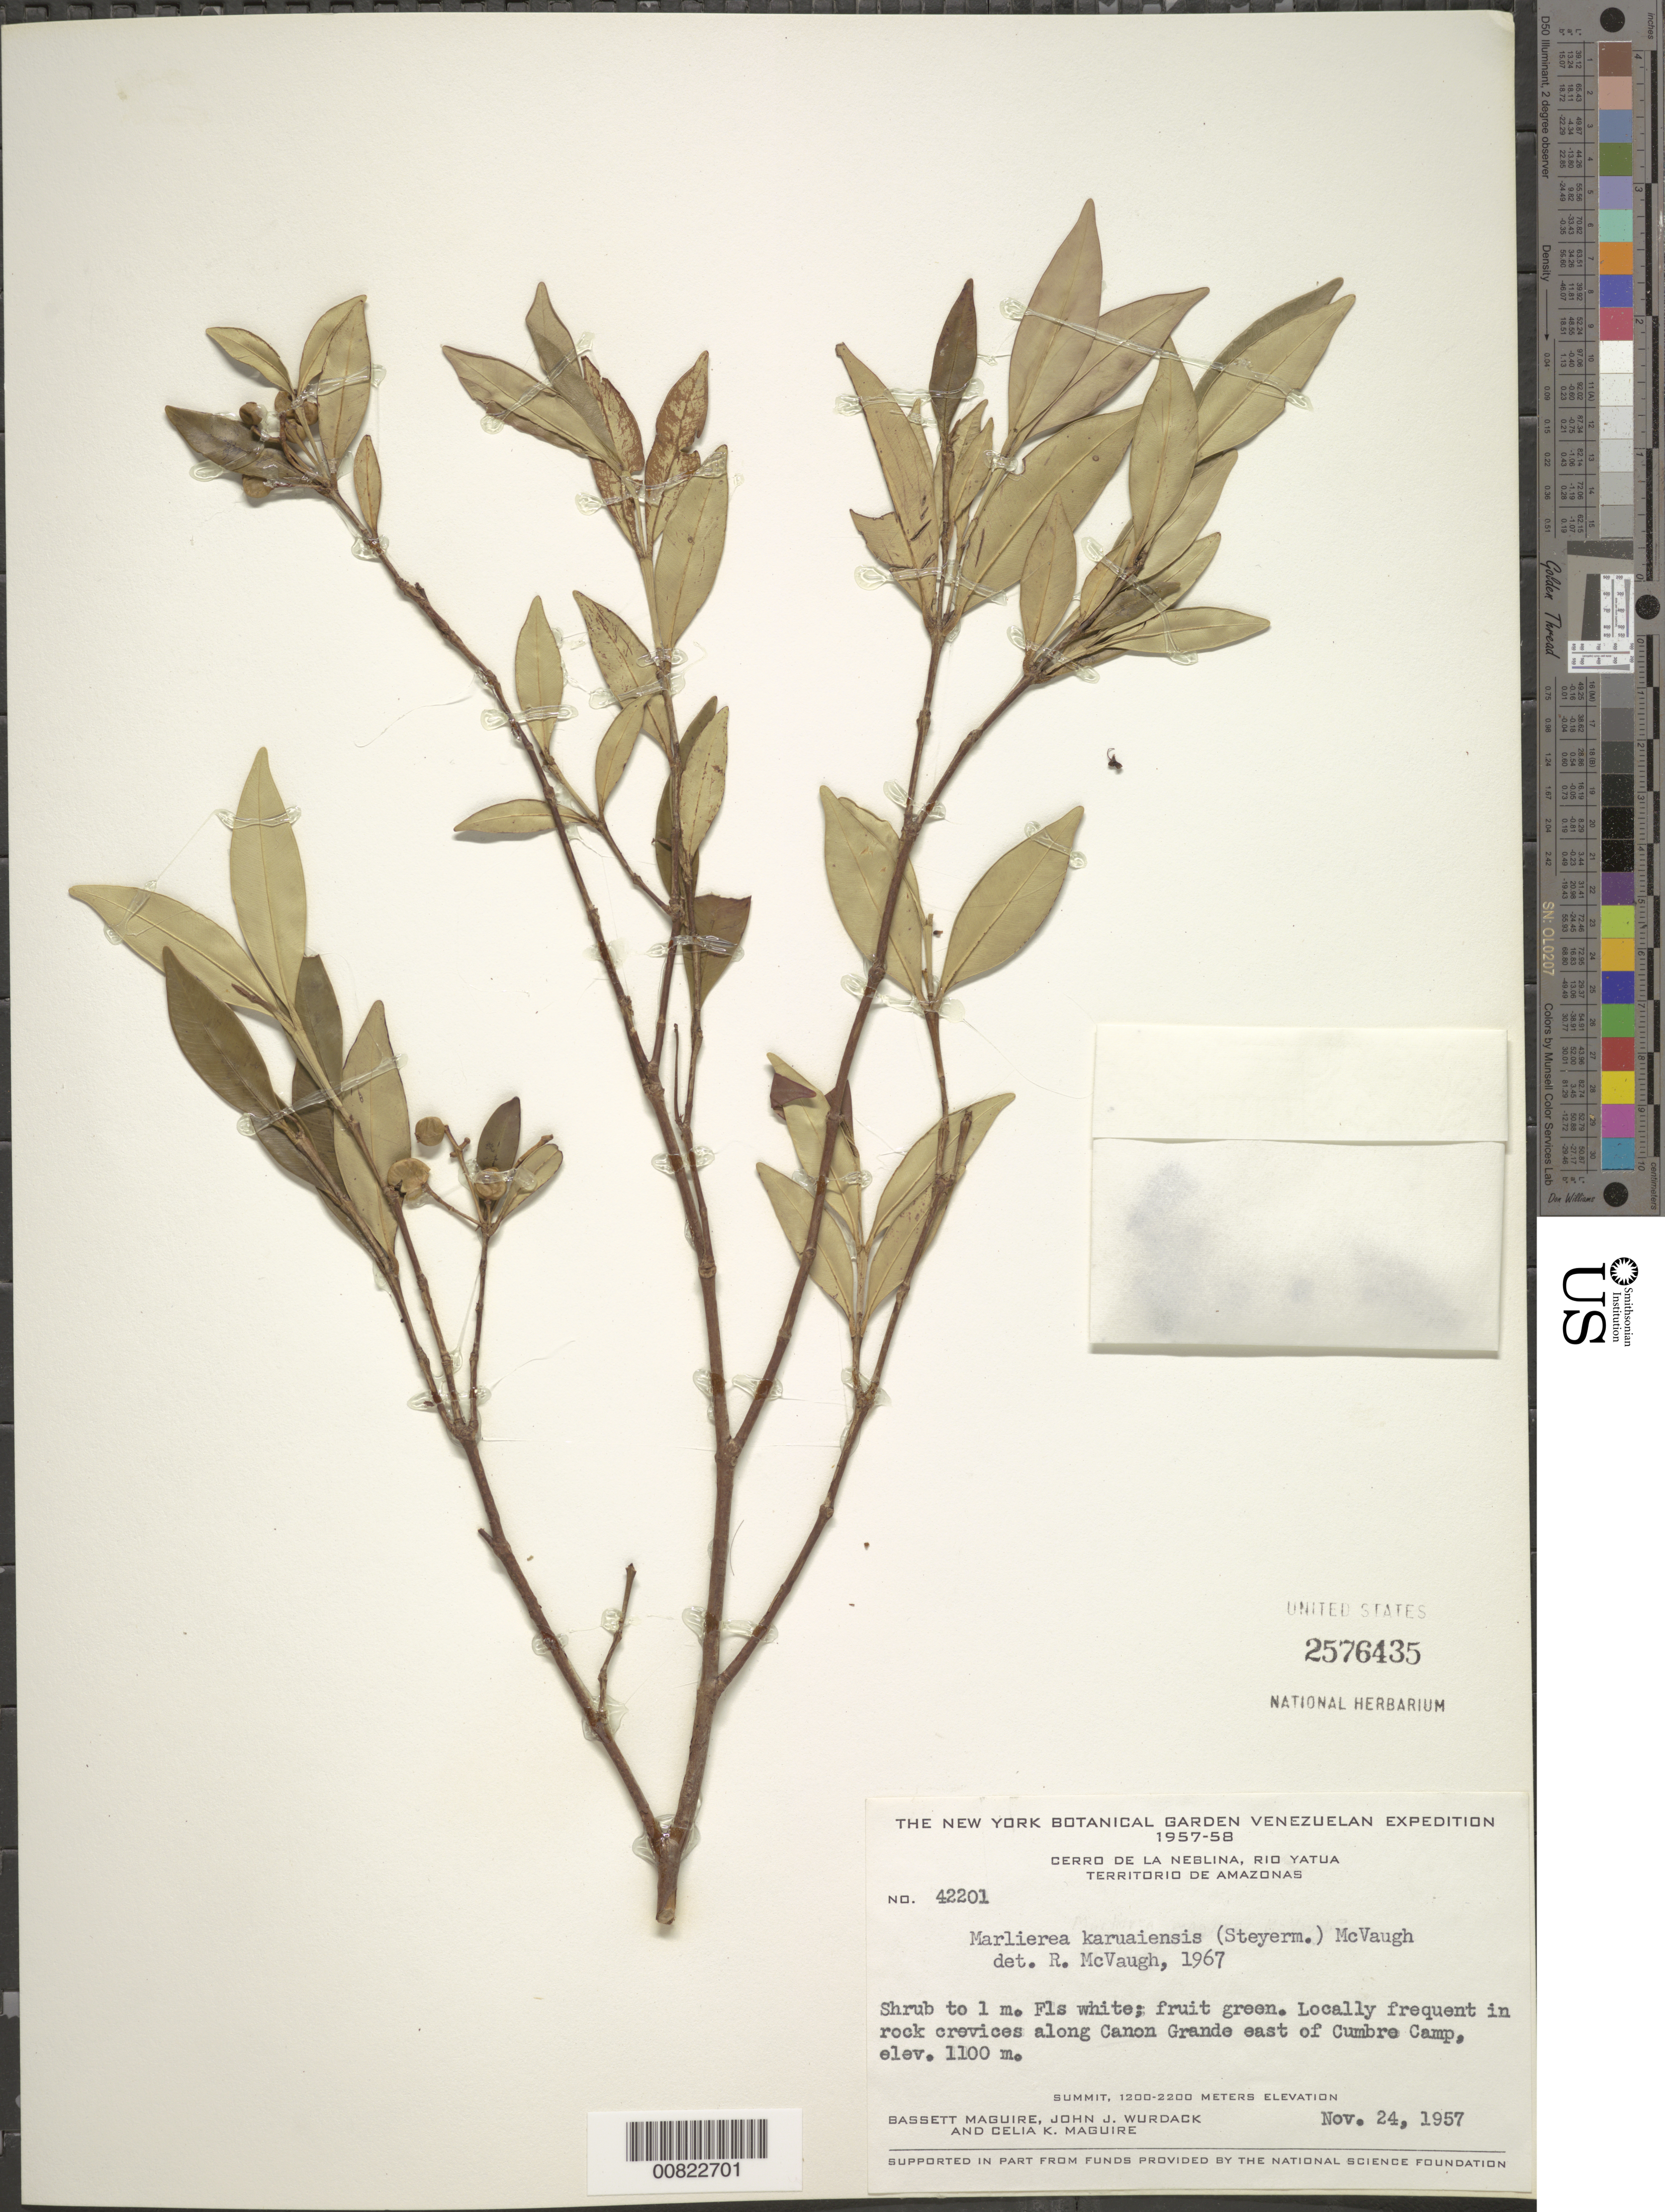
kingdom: Plantae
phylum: Tracheophyta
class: Magnoliopsida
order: Myrtales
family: Myrtaceae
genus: Myrcia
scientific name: Myrcia karuaiensis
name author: (Steyerm.) E. Lucas & C.E. Wilson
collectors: B. Maguire, J. J. Wurdack & C. K. Maguire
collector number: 42201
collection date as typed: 24-Nov-57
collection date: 1957-11-24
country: Venezuela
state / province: Amazonas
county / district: Río Negro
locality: Cerro de la Neblina, Río Yatua, along Cañon Grande, E of Cumbre Camp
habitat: Rock crevices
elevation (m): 1100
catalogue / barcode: US 2576435